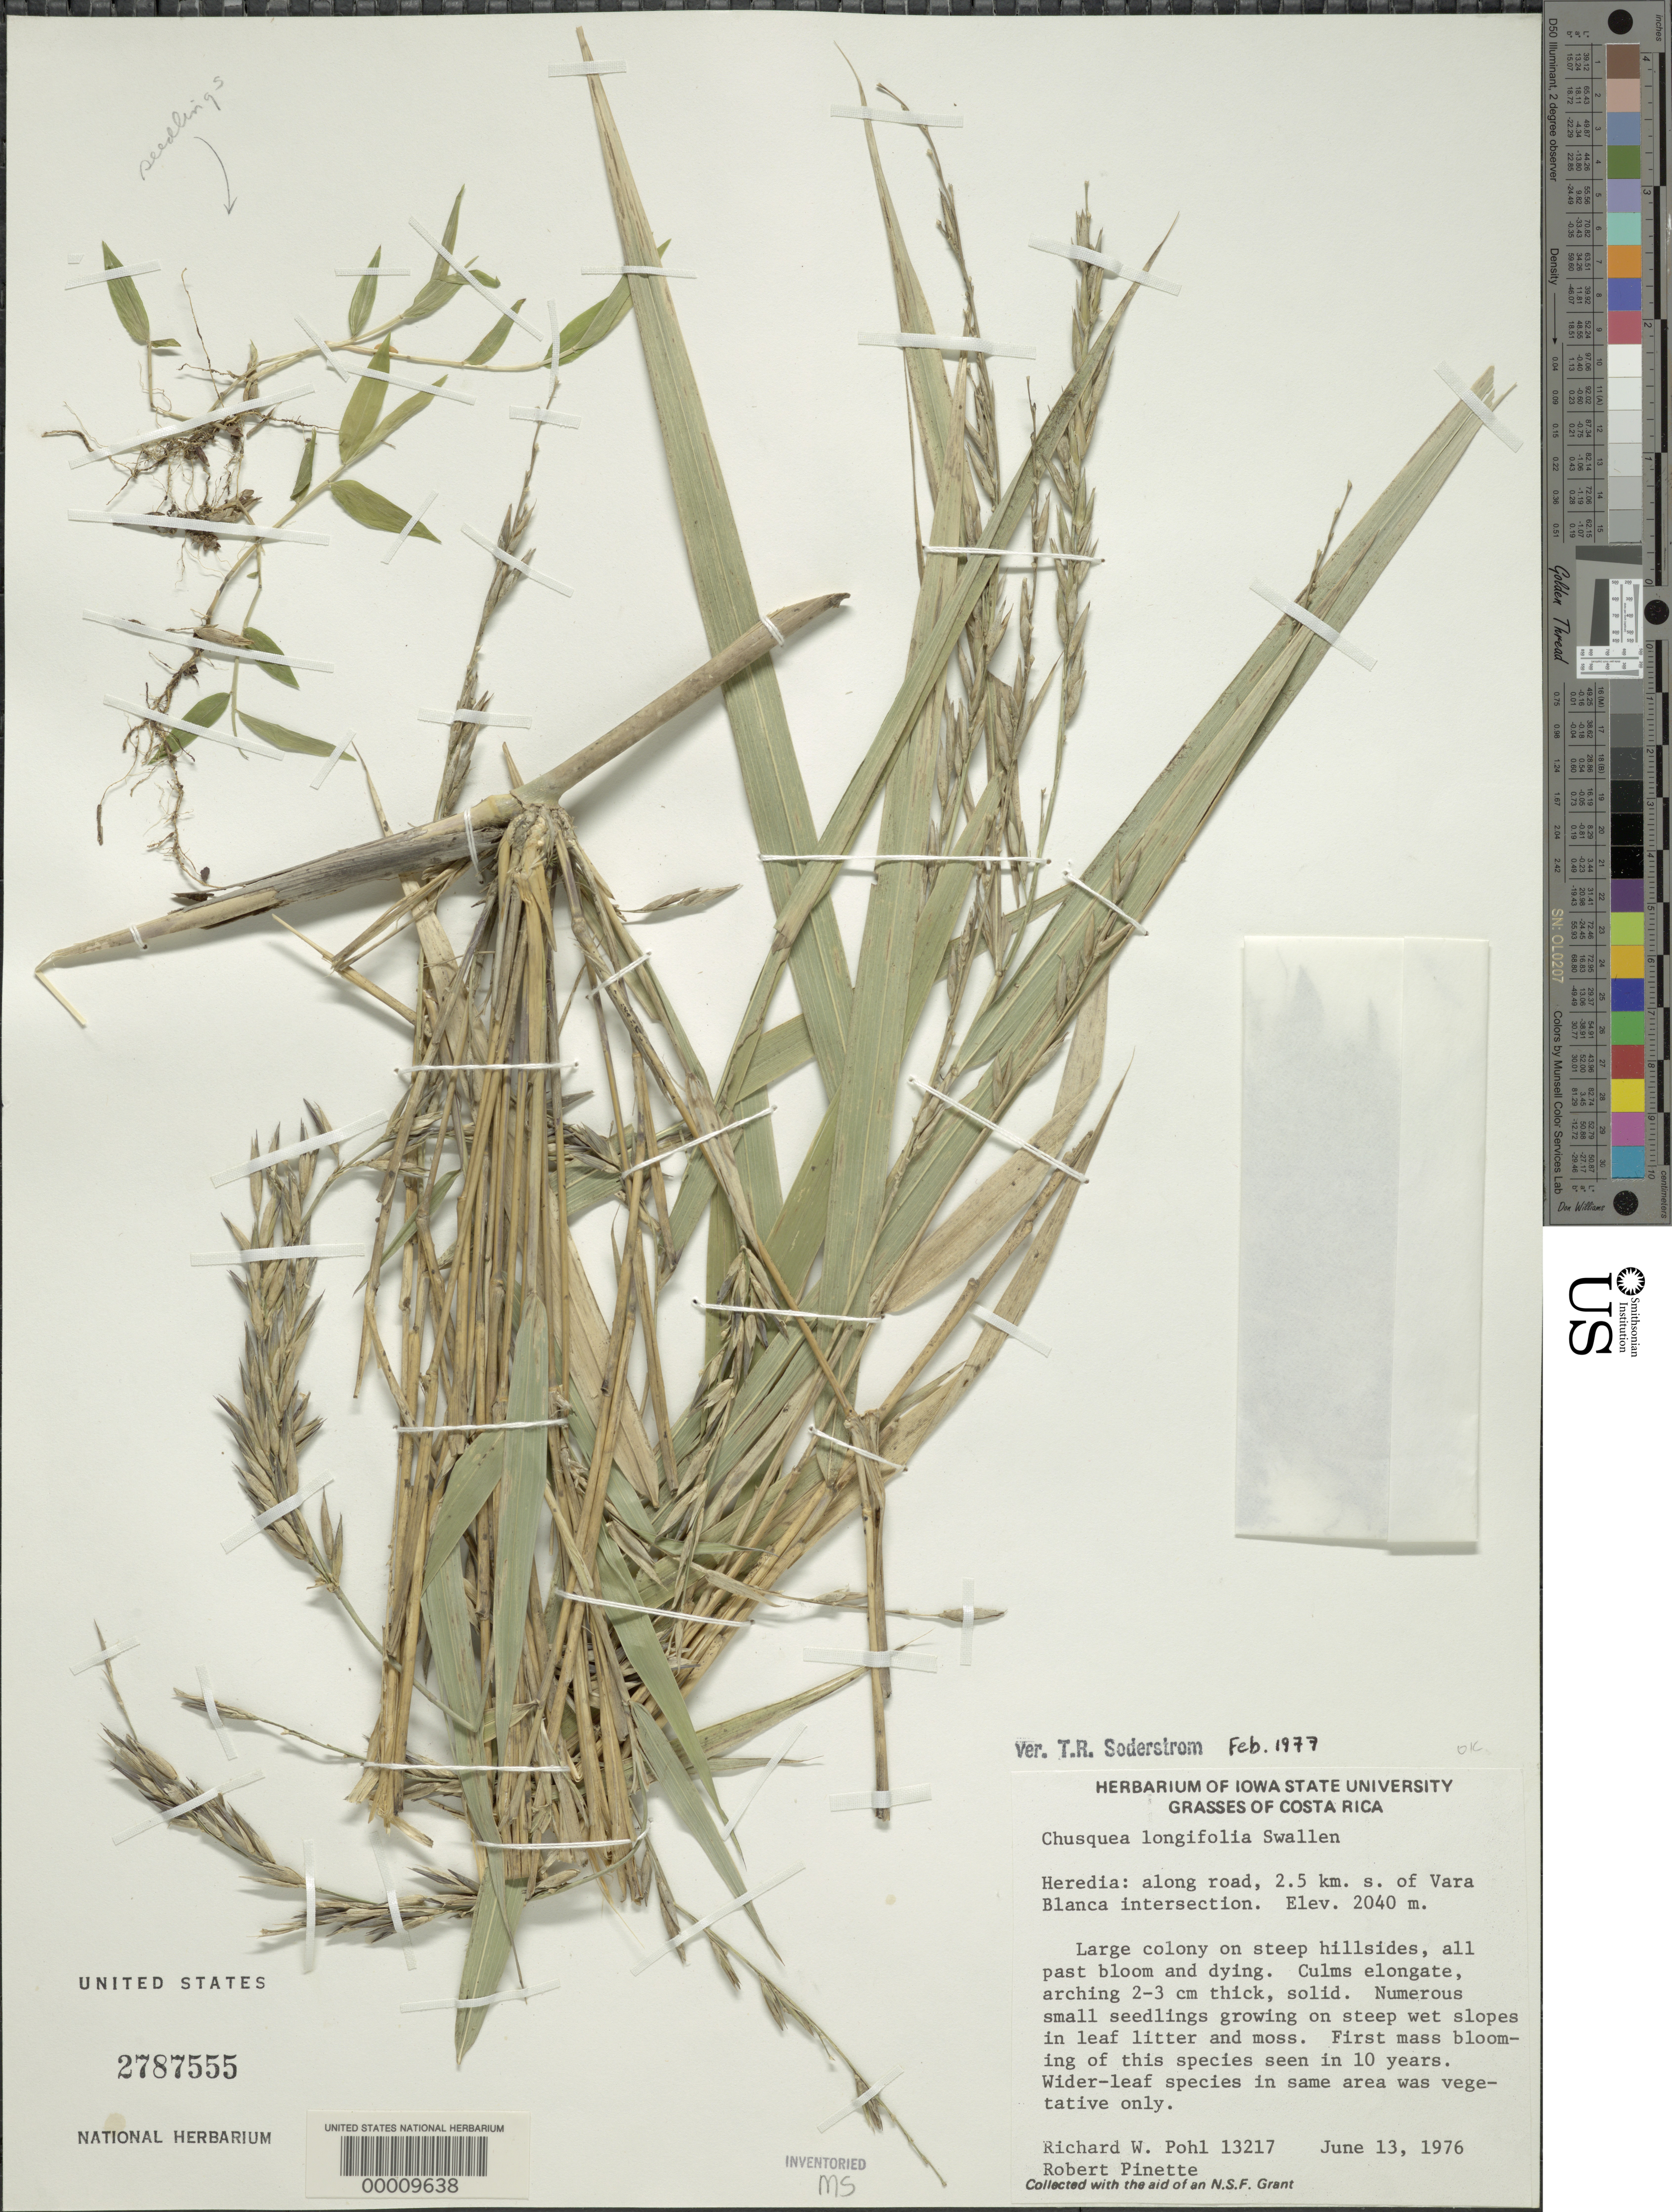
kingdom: Plantae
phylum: Tracheophyta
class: Liliopsida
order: Poales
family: Poaceae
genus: Chusquea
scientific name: Chusquea longifolia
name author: Swallen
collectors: R. W. Pohl & R. Pinette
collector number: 13217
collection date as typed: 13 Jun 1976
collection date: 1976-06-13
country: Costa Rica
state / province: Heredia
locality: Vara blanca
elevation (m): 2040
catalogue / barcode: US 2787555